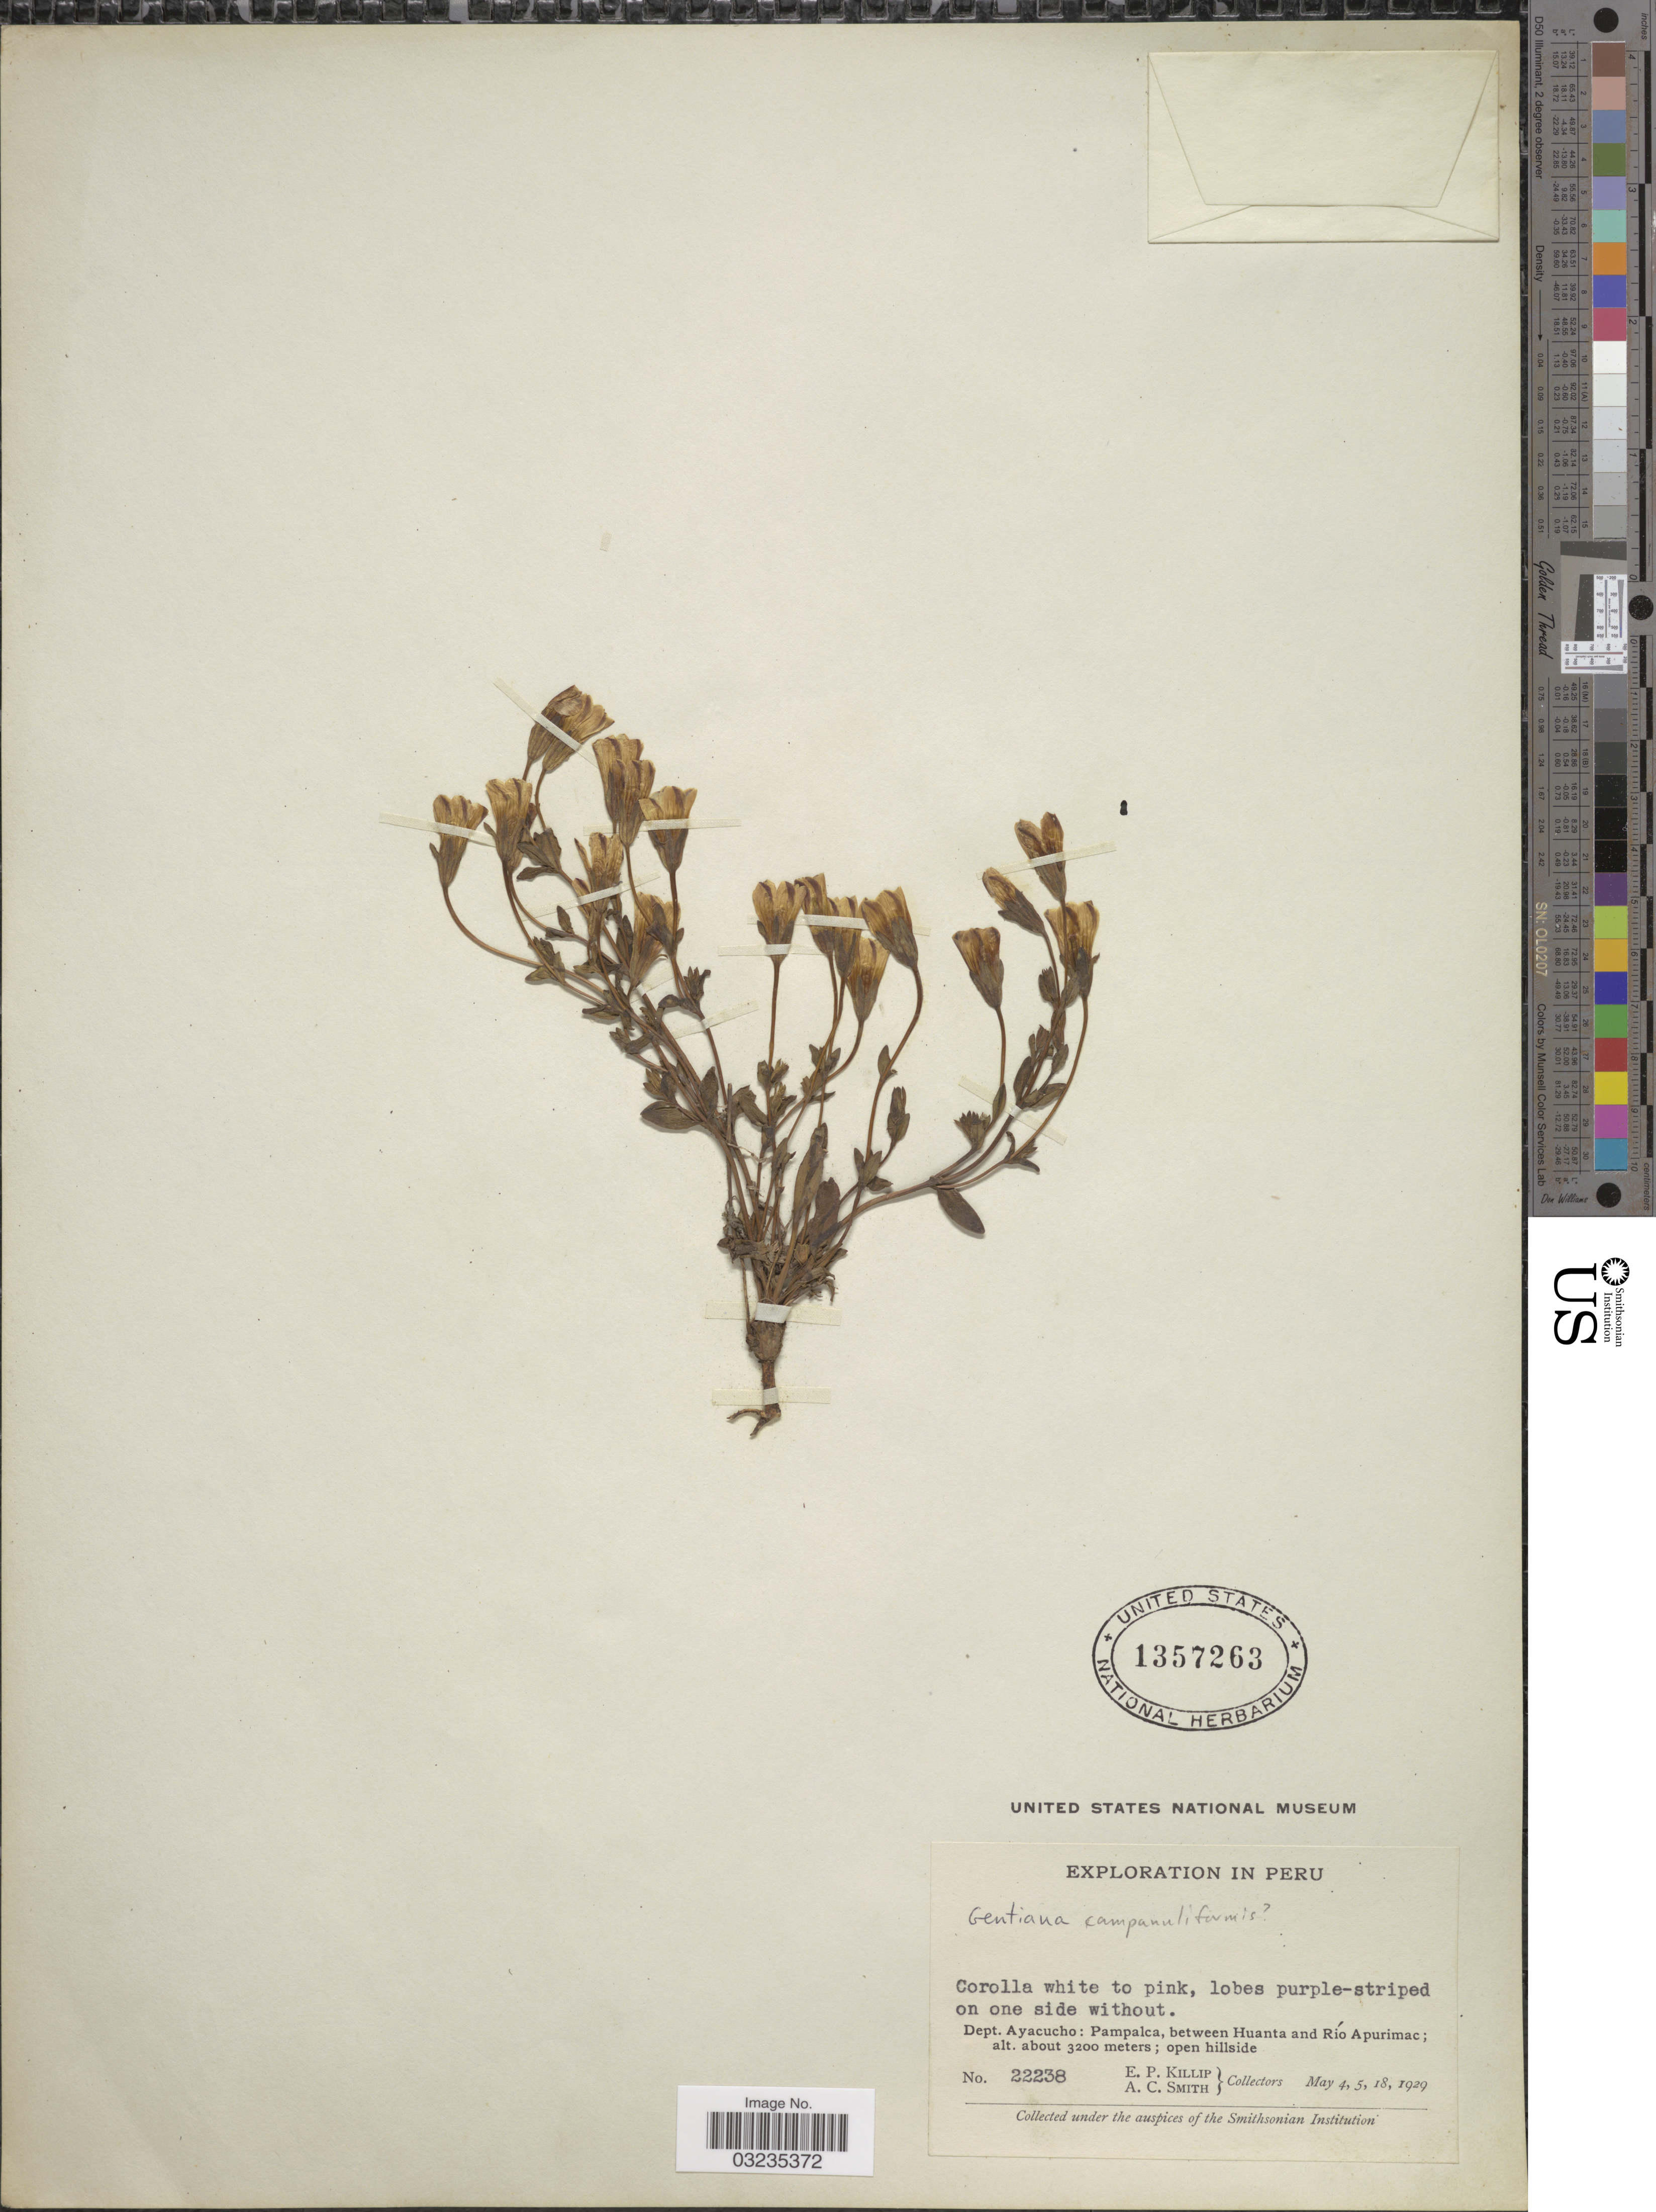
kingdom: Plantae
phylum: Tracheophyta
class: Magnoliopsida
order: Gentianales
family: Gentianaceae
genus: Gentiana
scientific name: Gentiana campanuliformis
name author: Reimers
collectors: E. P. Killip & A. C. Smith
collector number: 22238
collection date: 1929-05-04/1929-05-18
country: Peru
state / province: Ayacucho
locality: Dept. Ayacucho: Pampalca, between Huanta and Río Apurimac.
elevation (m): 3200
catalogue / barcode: US 1357263